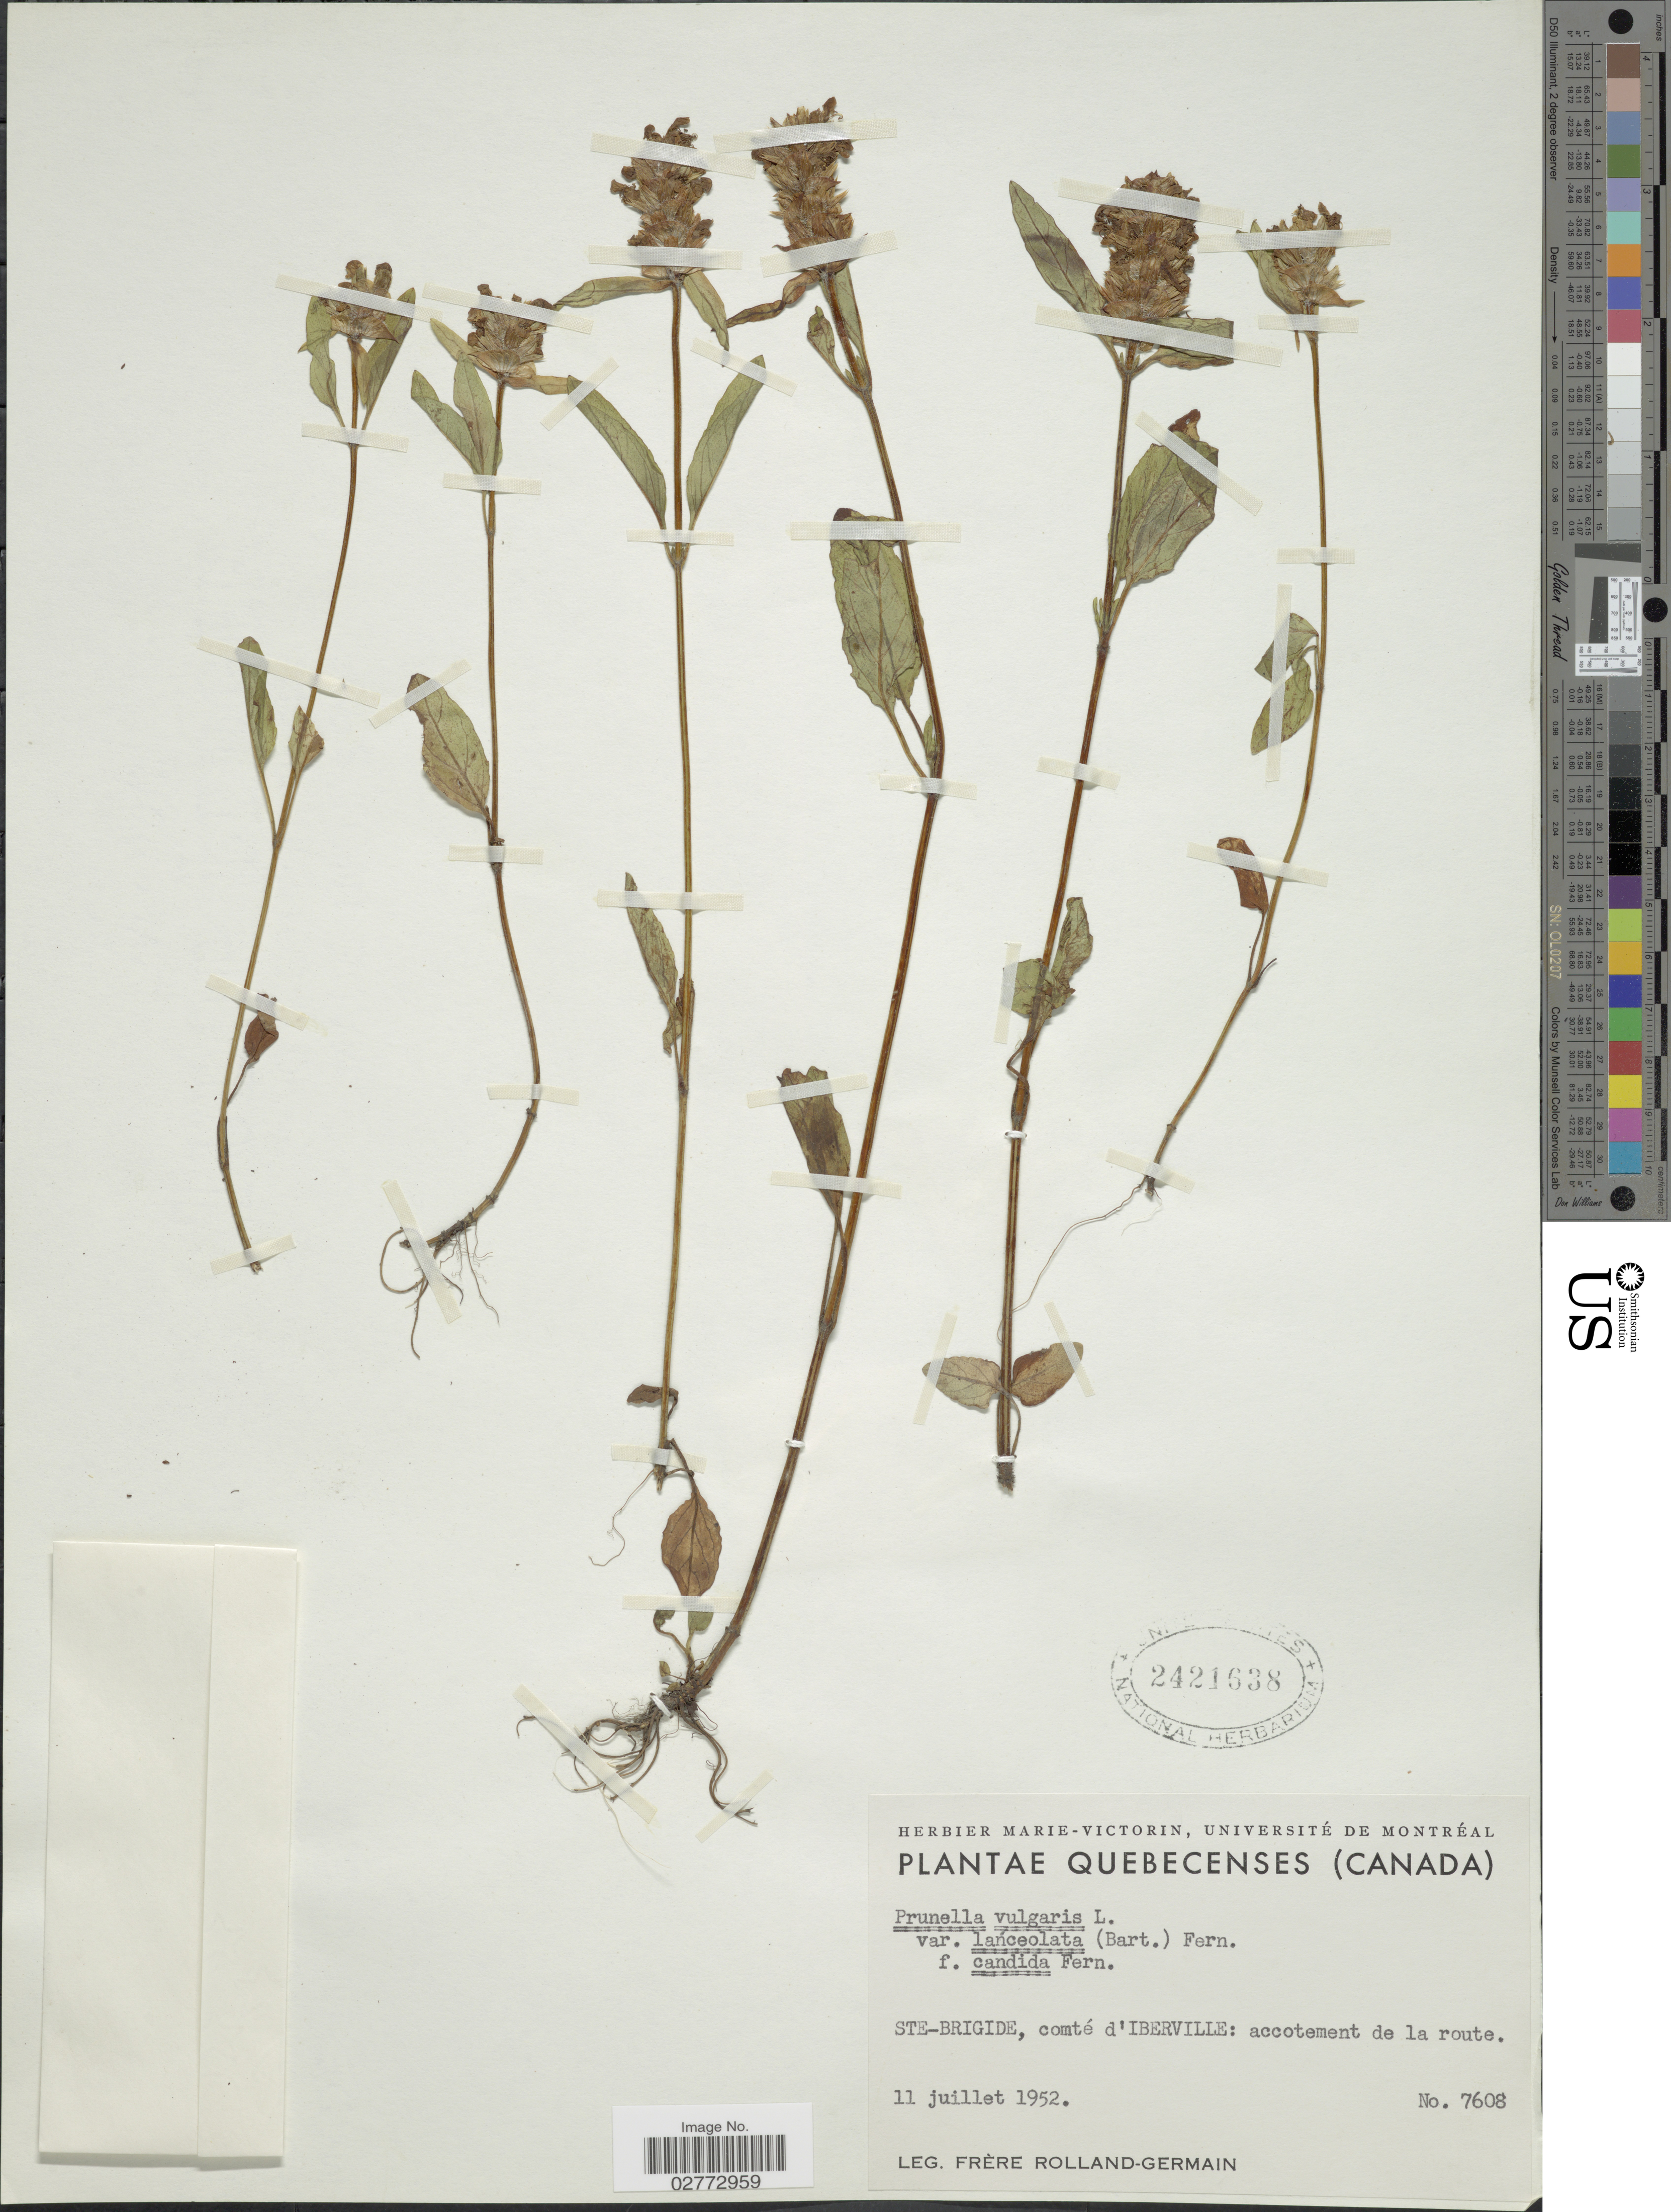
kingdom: Plantae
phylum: Tracheophyta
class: Magnoliopsida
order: Lamiales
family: Lamiaceae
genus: Prunella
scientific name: Prunella vulgaris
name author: L.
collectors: Rolland-Germain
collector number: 7608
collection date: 1952-07-11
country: Canada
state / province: Quebec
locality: Ste-Brigide, comté d' Iberville: accotement de la route.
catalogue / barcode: US 2421638